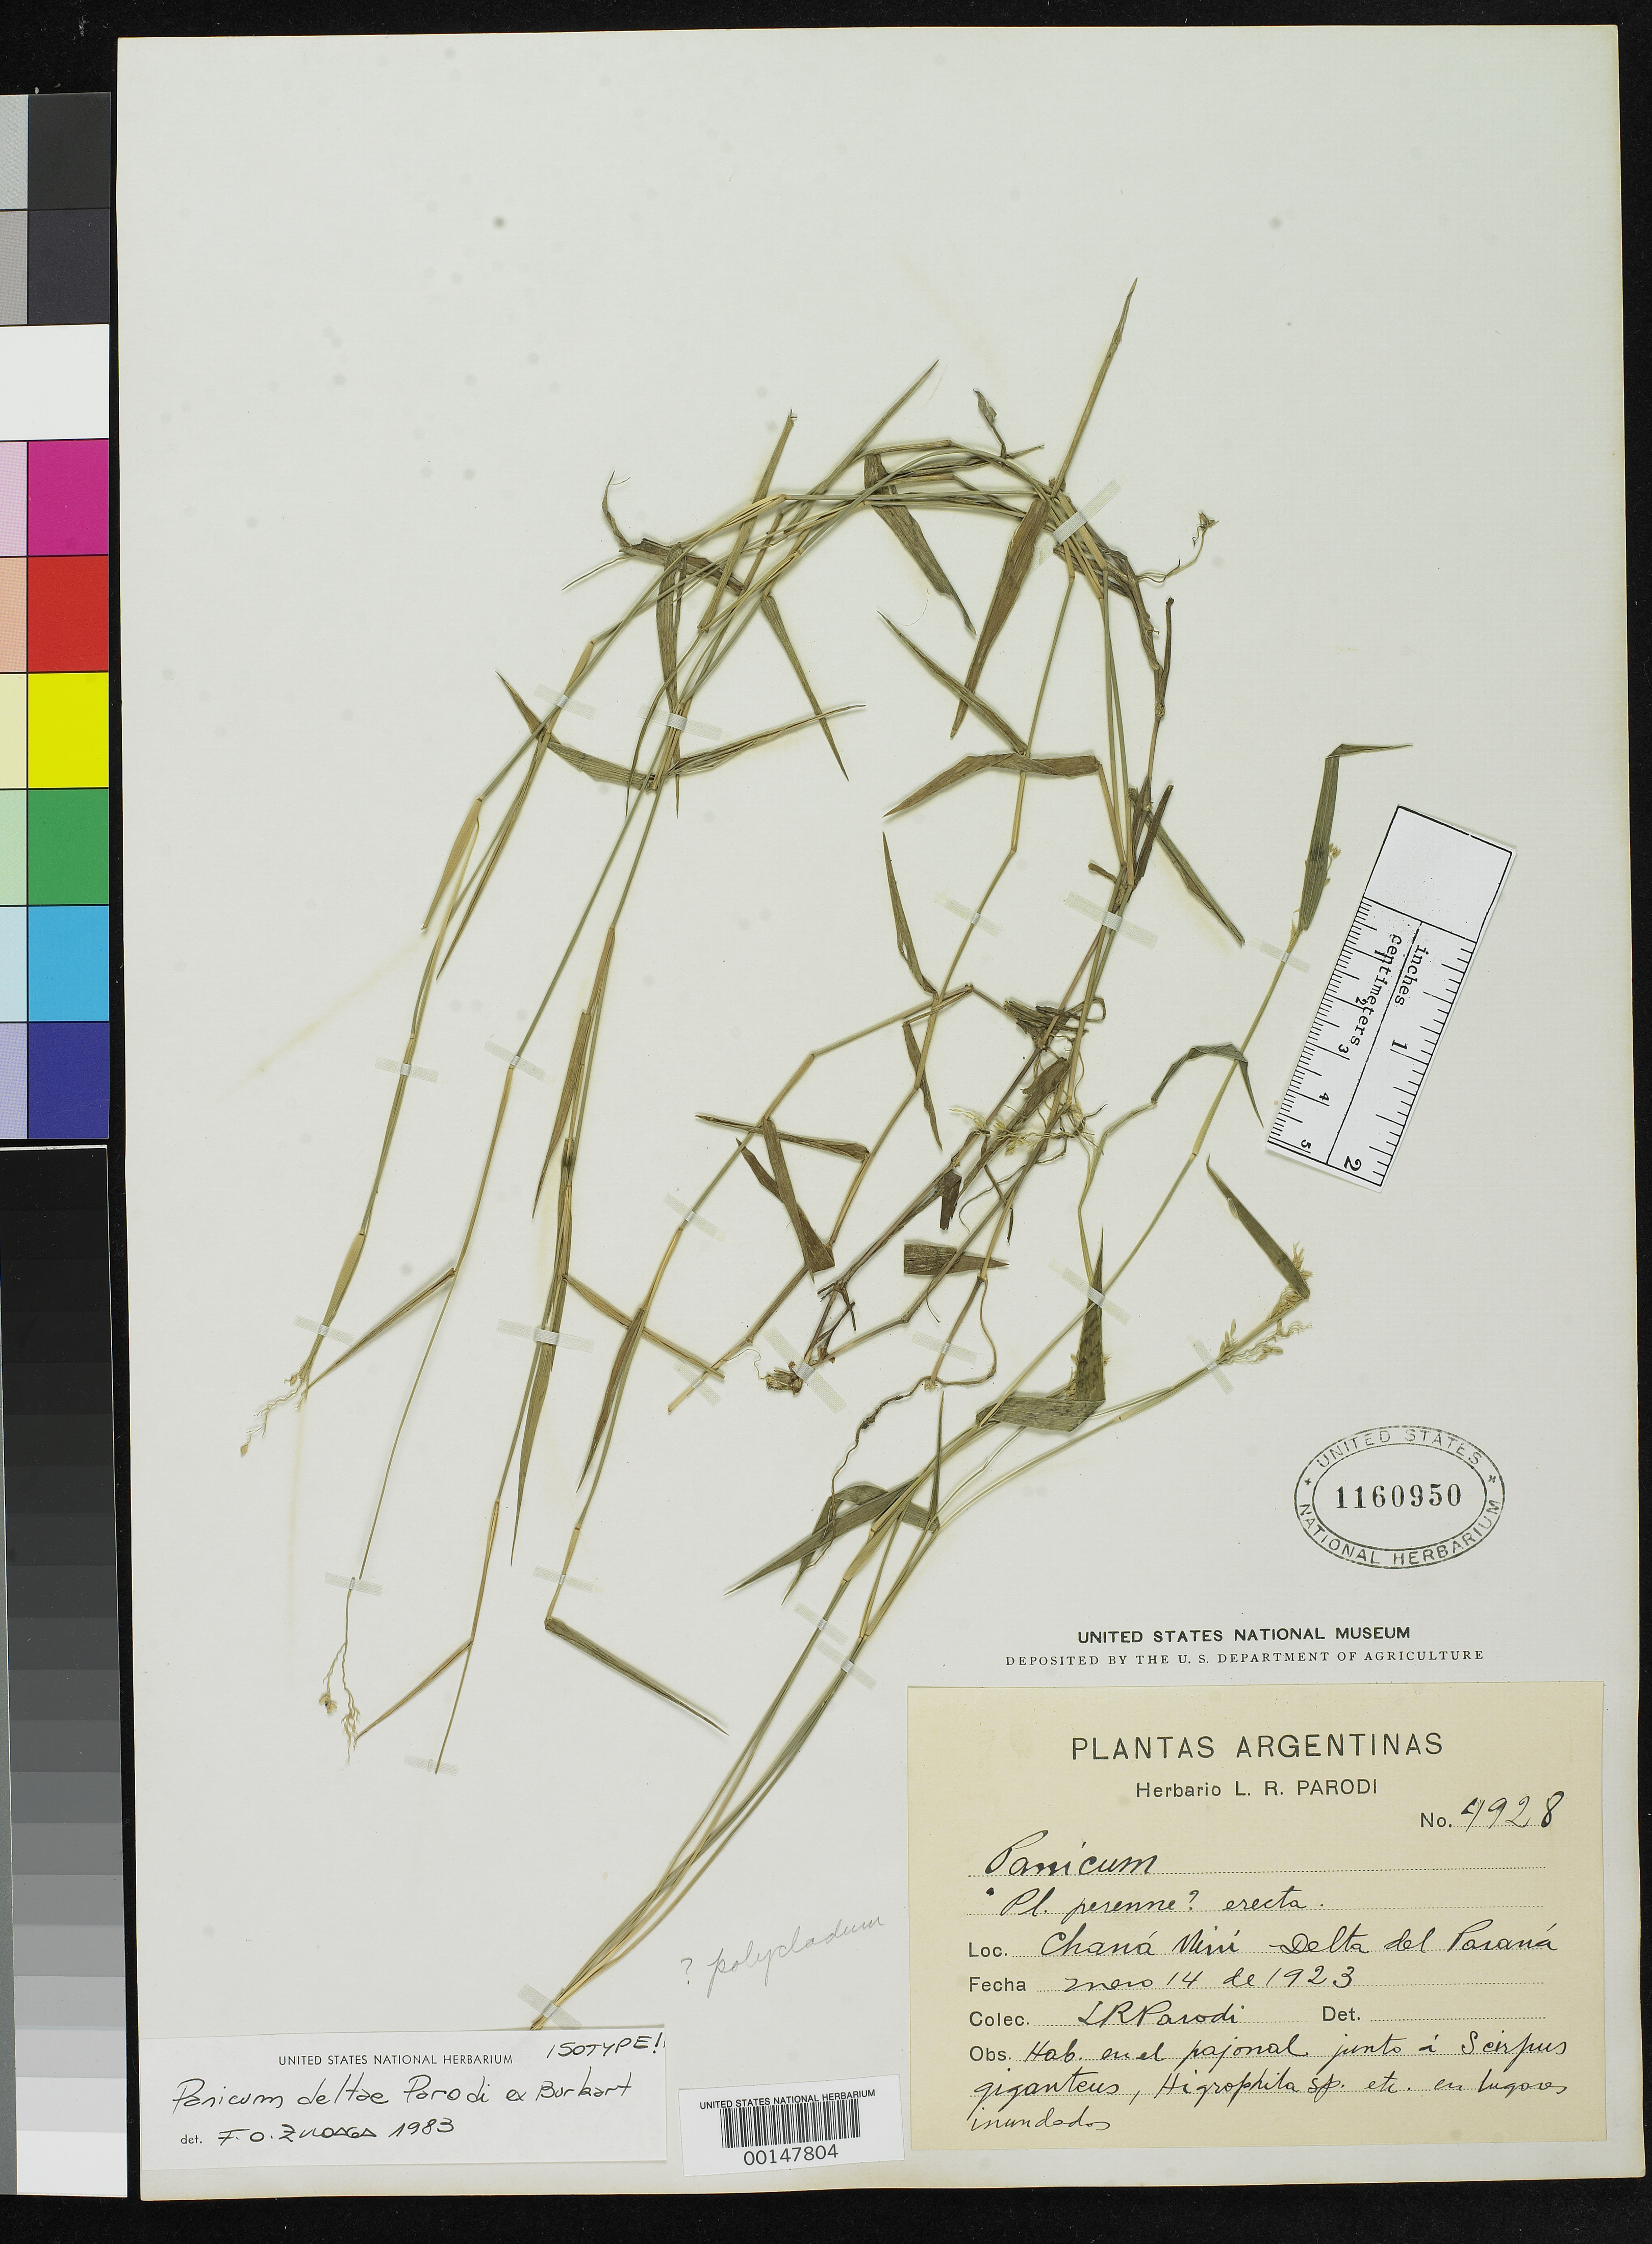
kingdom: Plantae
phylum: Tracheophyta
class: Liliopsida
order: Poales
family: Poaceae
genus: Panicum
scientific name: Panicum deltae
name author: Parodi ex Burkhardt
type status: Isotype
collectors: L. R. Parodi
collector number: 4928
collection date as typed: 14 Mar 1923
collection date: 1923-03-14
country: Argentina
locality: Delta del Parana.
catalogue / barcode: US 1160950